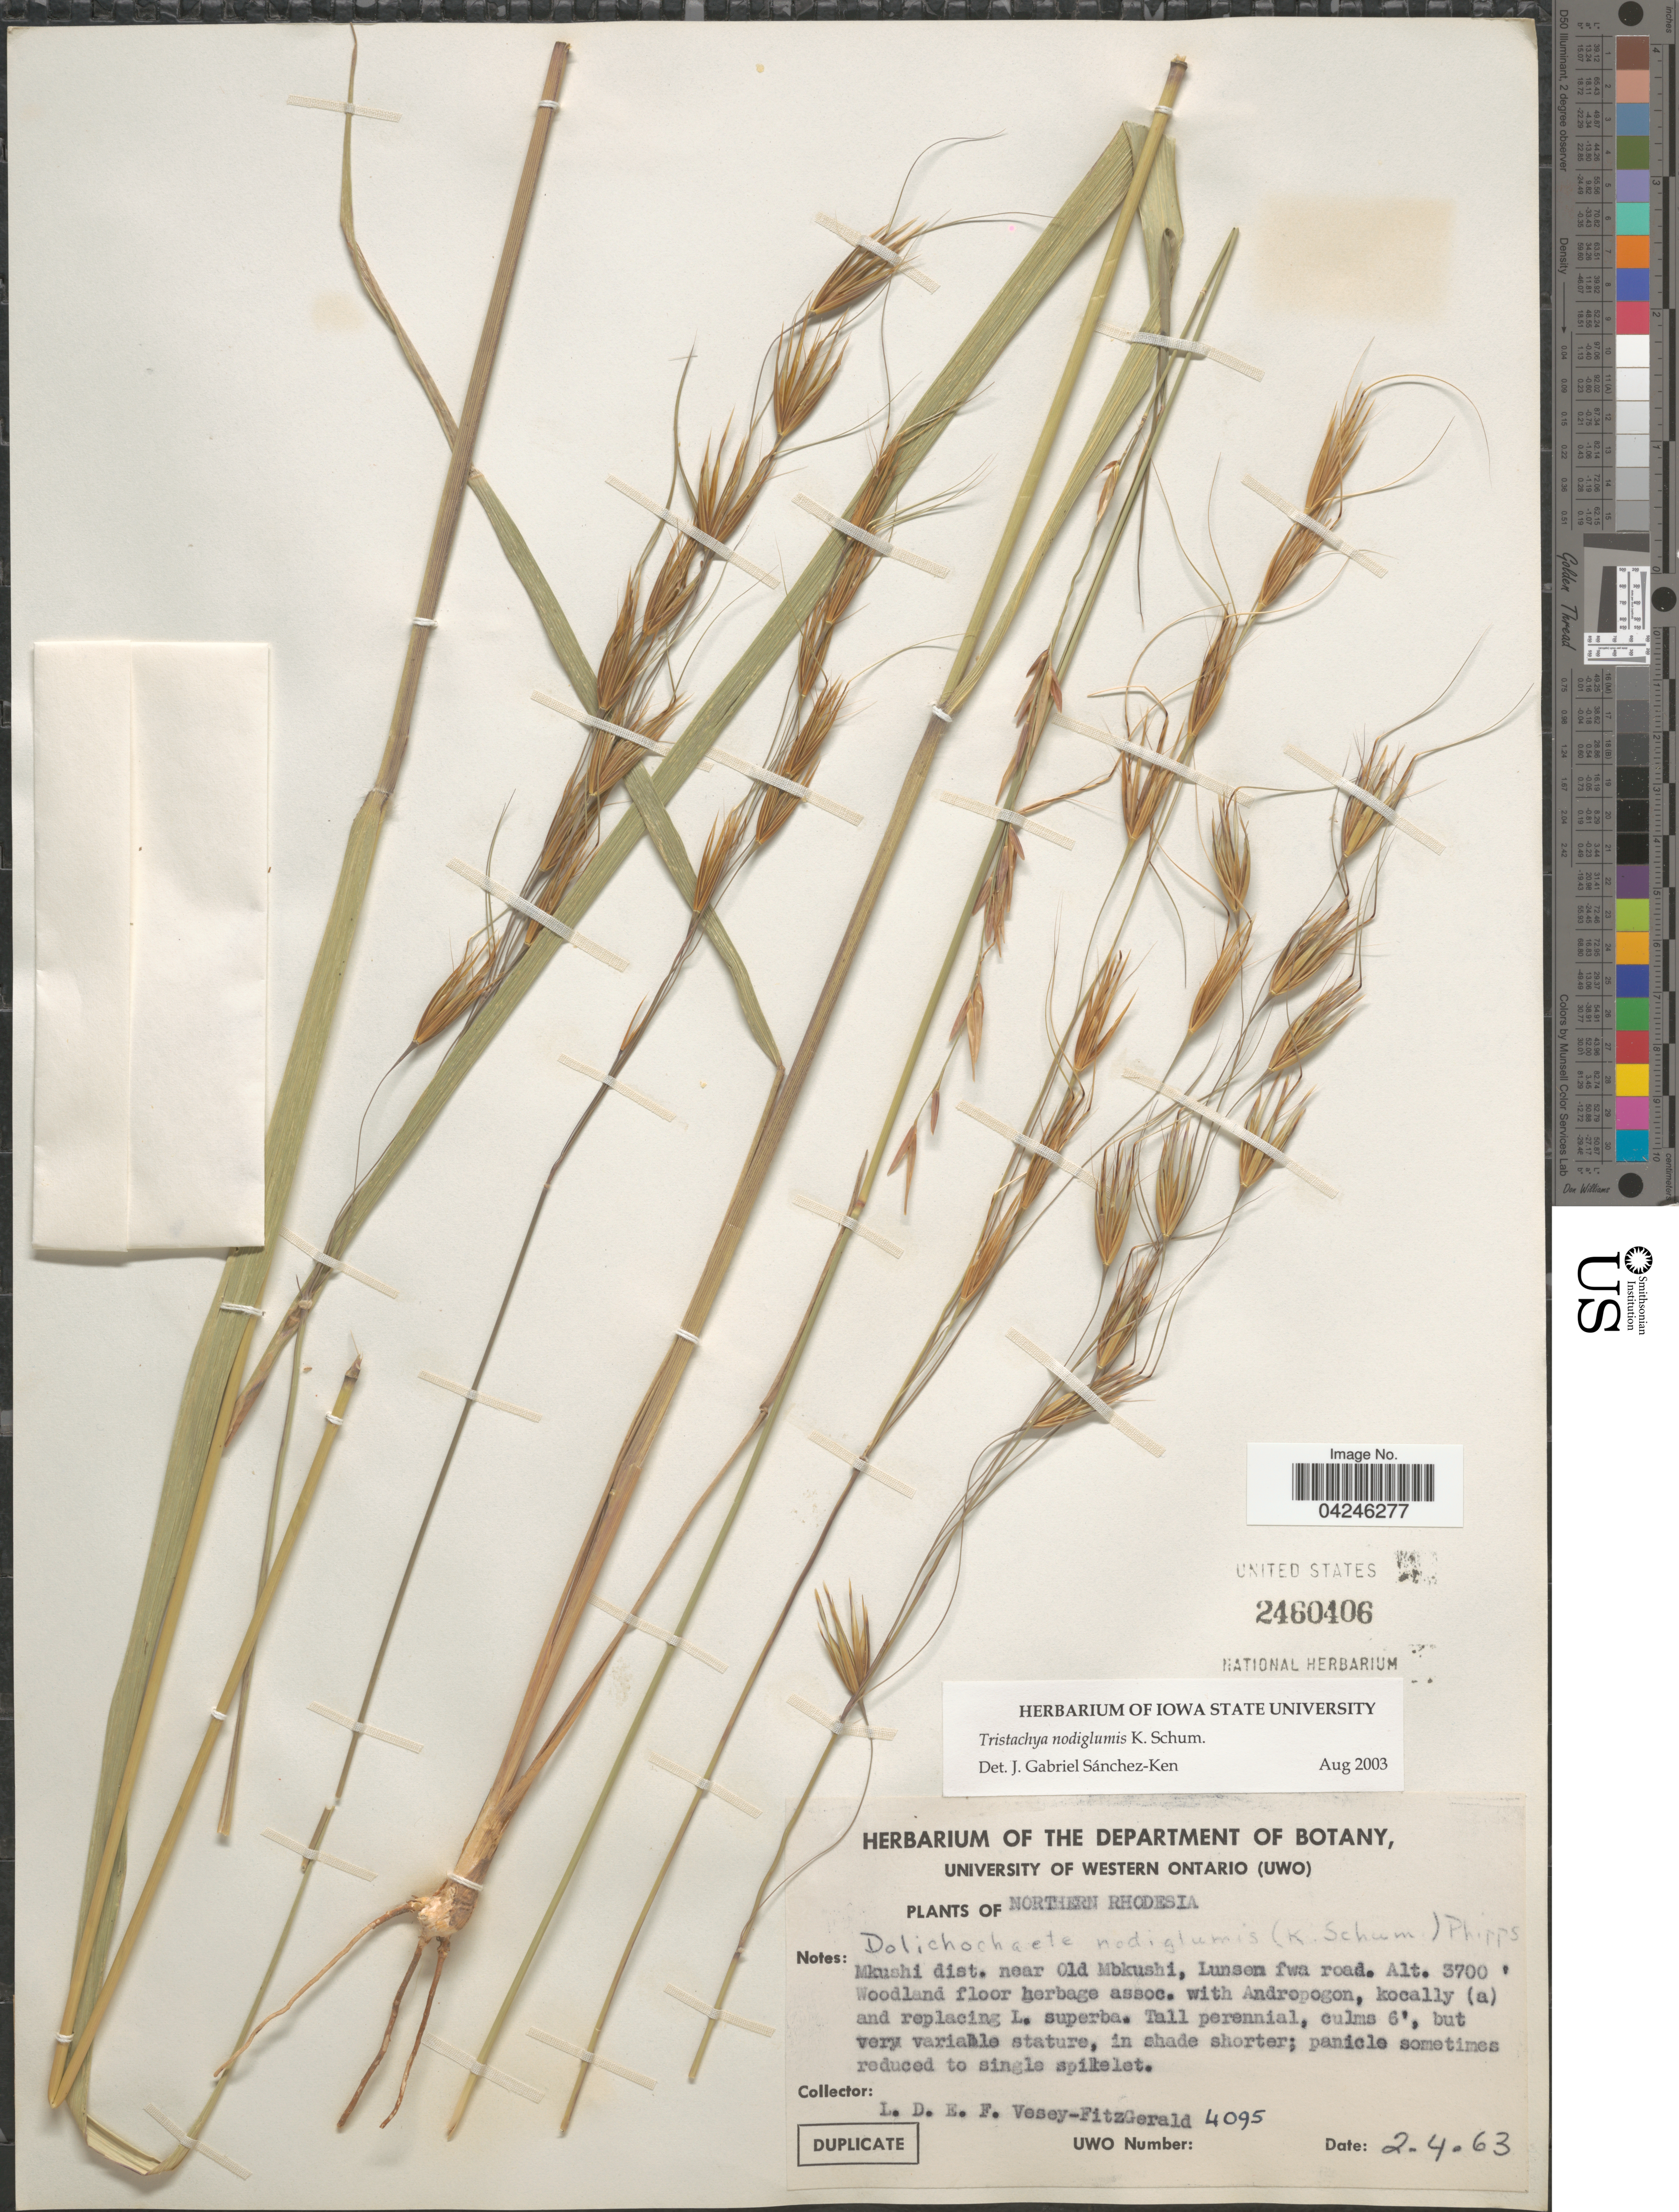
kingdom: Plantae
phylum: Tracheophyta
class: Liliopsida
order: Poales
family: Poaceae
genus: Tristachya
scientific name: Tristachya nodiglumis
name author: K. Schum.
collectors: L. Vesey-Fitzgerald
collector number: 4095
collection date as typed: Transcribed d/m/y: 2/4/63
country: Zambia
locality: Northern Rhodesia. Mkushi dist. near Old Mbkushi, Lunsen fwa road.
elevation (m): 1128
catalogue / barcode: US 2460406